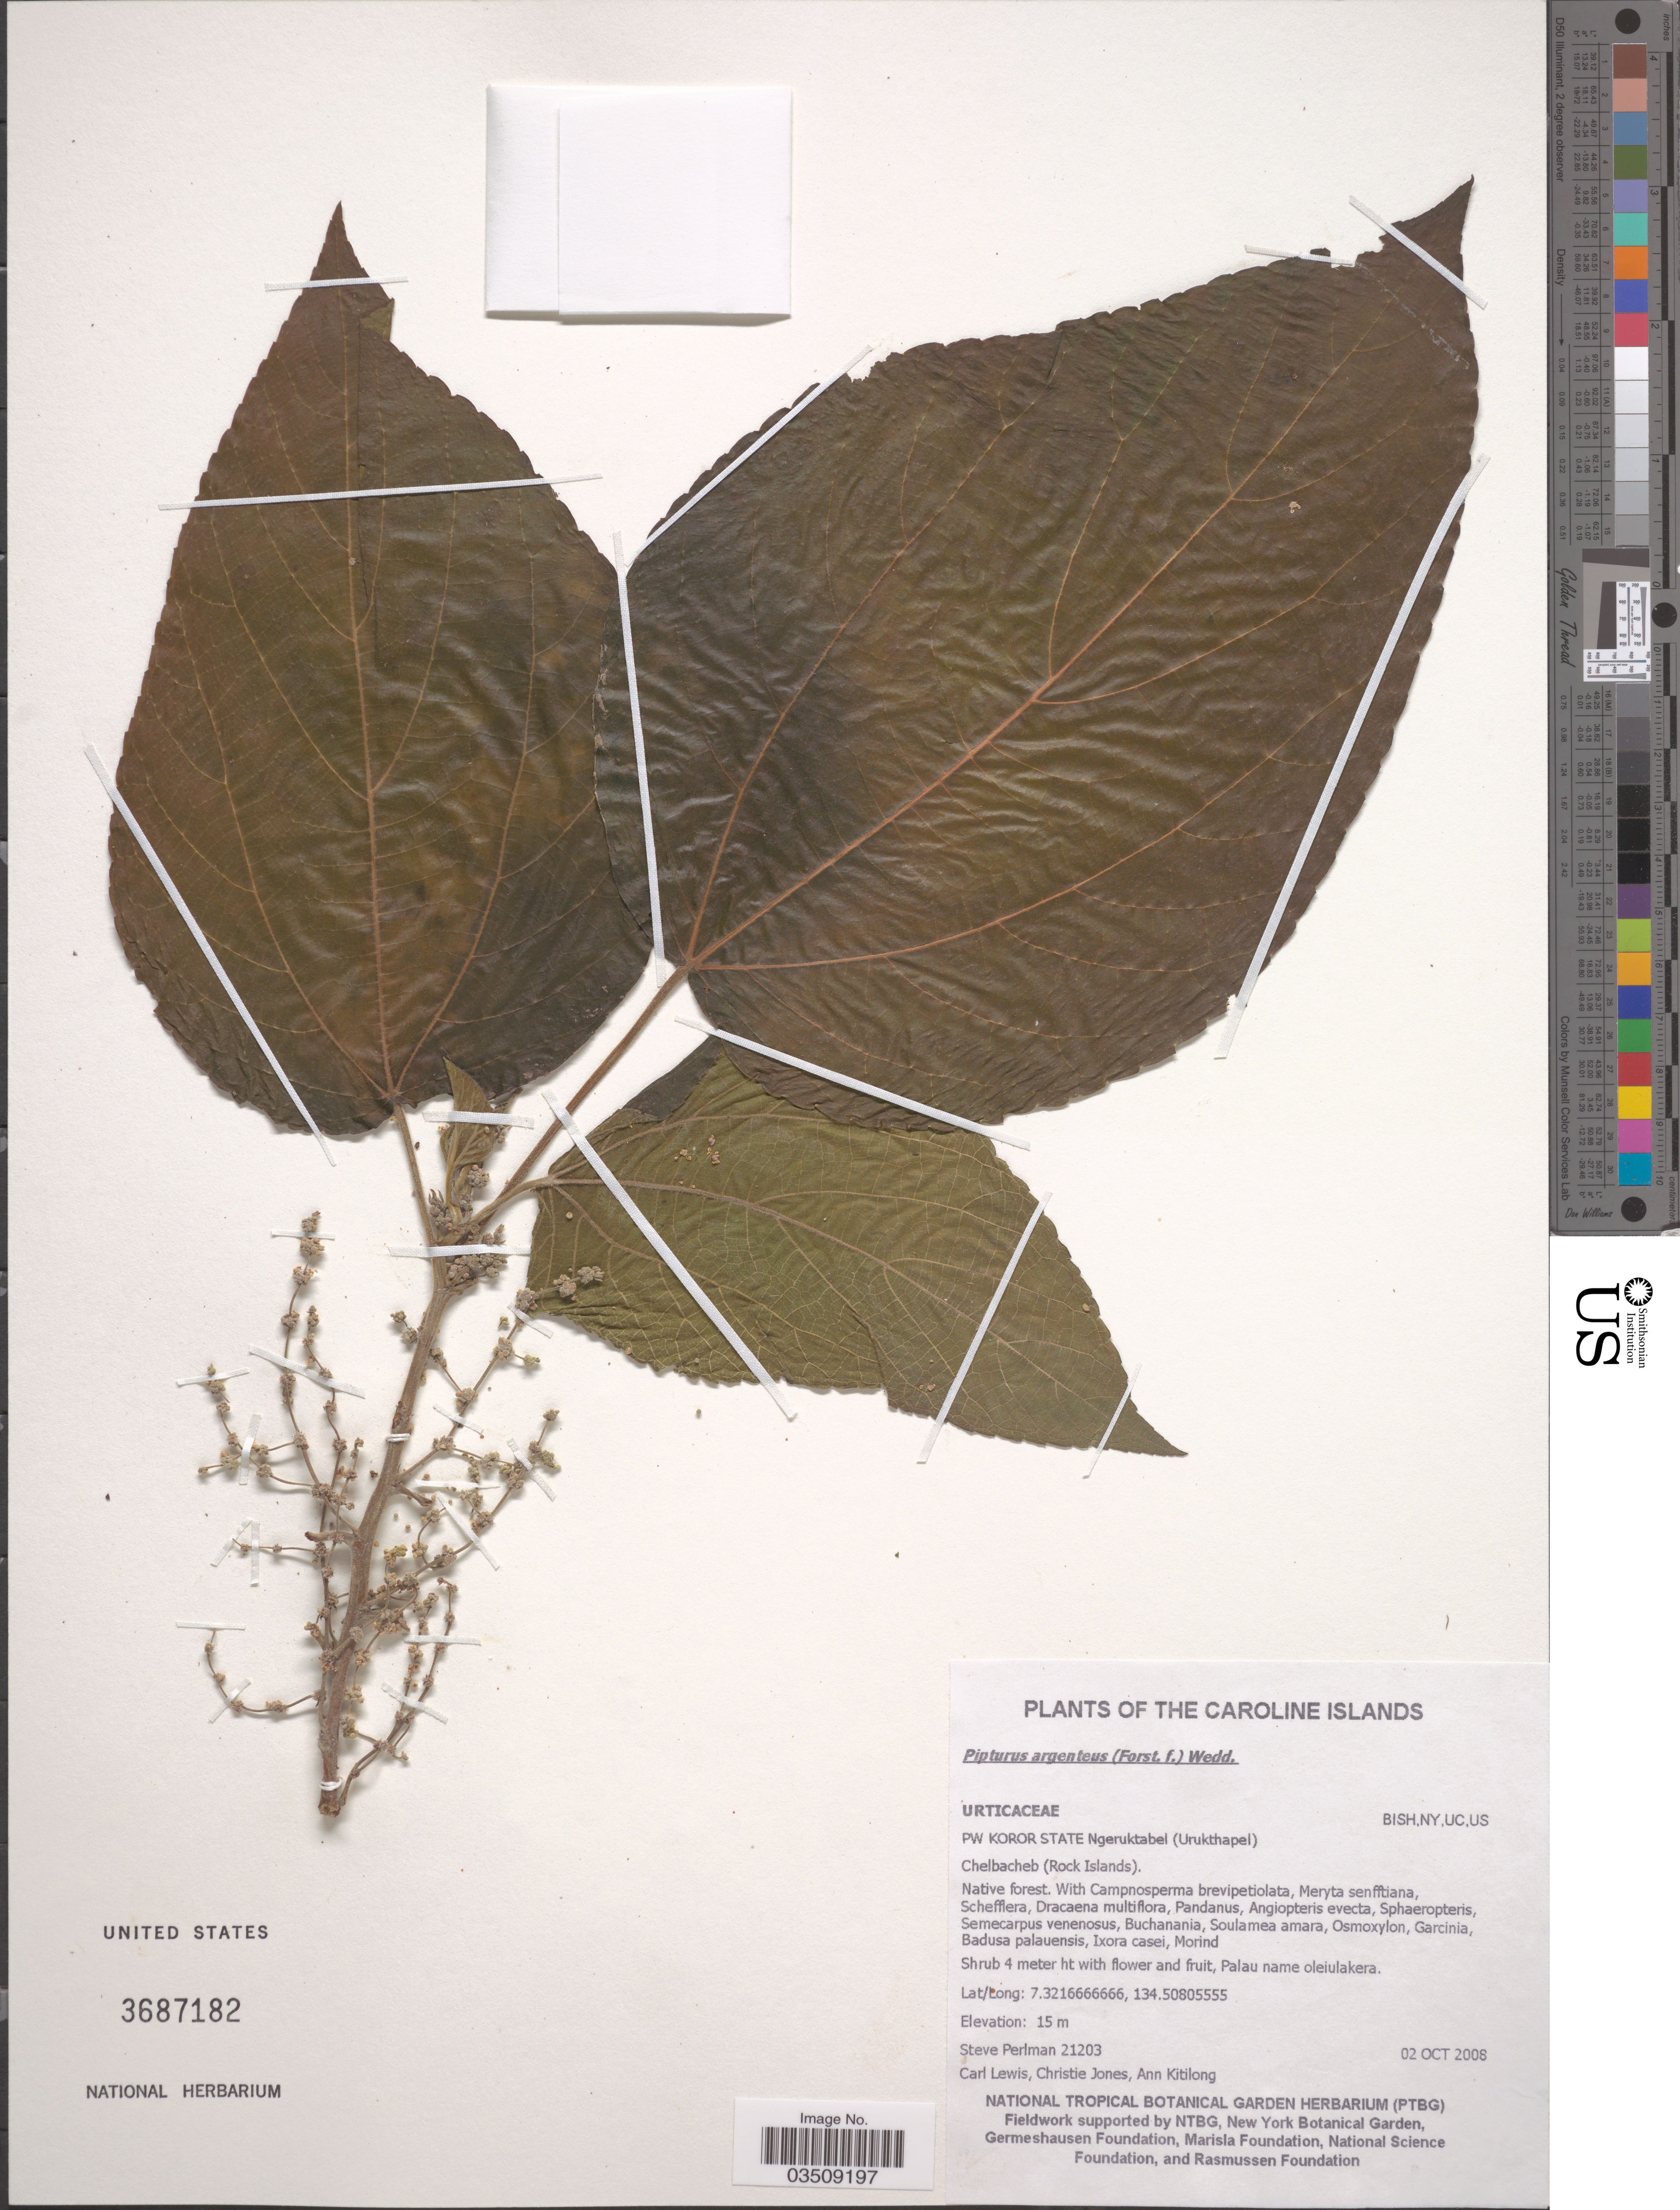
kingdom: Plantae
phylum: Tracheophyta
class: Magnoliopsida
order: Rosales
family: Urticaceae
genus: Pipturus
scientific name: Pipturus argenteus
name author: (G. Forst.) Wedd.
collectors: S. Perlman, C. Lewis, Carleen Jones & A. Kitilong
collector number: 21203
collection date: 2008-10-02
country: Palau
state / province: Koror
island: Ngeruktabel [Urukthapel]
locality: Caroline Islands. PW Koror State Ngeruktabel (Urukthapel). Chelbacheb (Rock Islands).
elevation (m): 15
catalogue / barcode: US 3687182